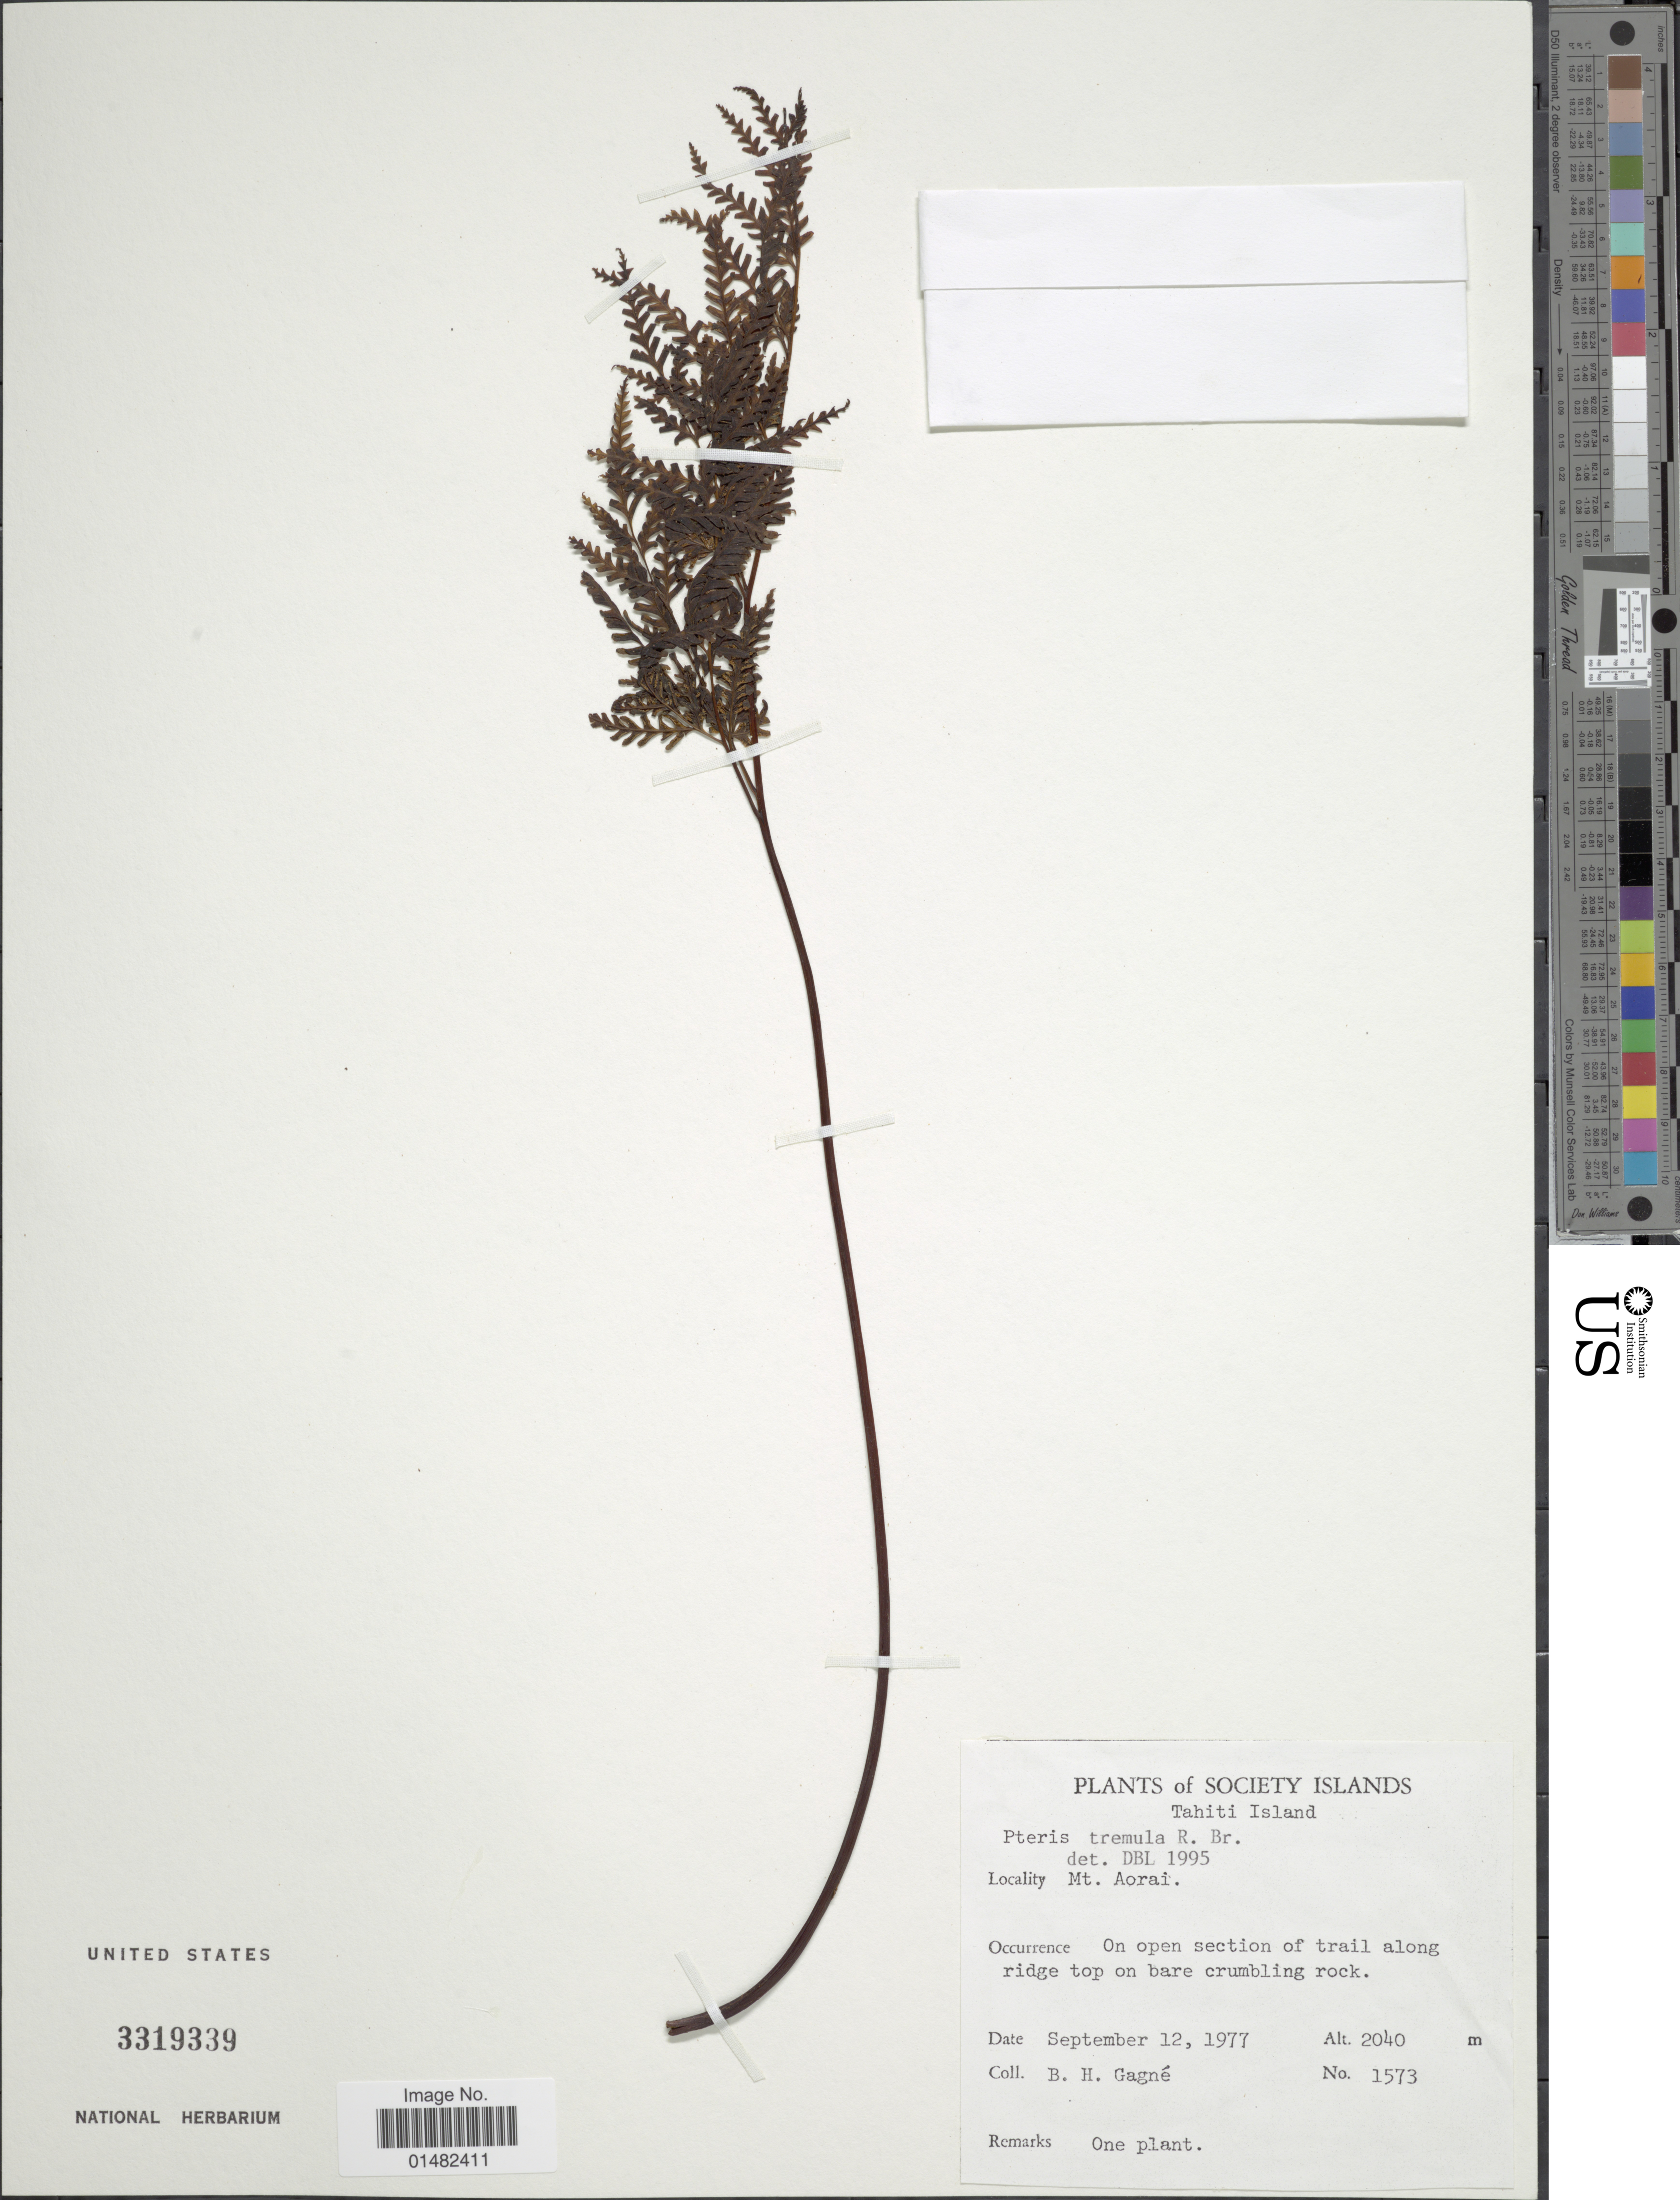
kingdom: Plantae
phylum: Tracheophyta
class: Polypodiopsida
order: Polypodiales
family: Pteridaceae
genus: Pteris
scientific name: Pteris tremula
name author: R. Br.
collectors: B. H. Gagné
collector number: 1573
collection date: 1977-09-12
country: French Polynesia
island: Tahiti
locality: Society Islands, Tahiti Island, Mt. Aorai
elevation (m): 2040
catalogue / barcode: US 3319339